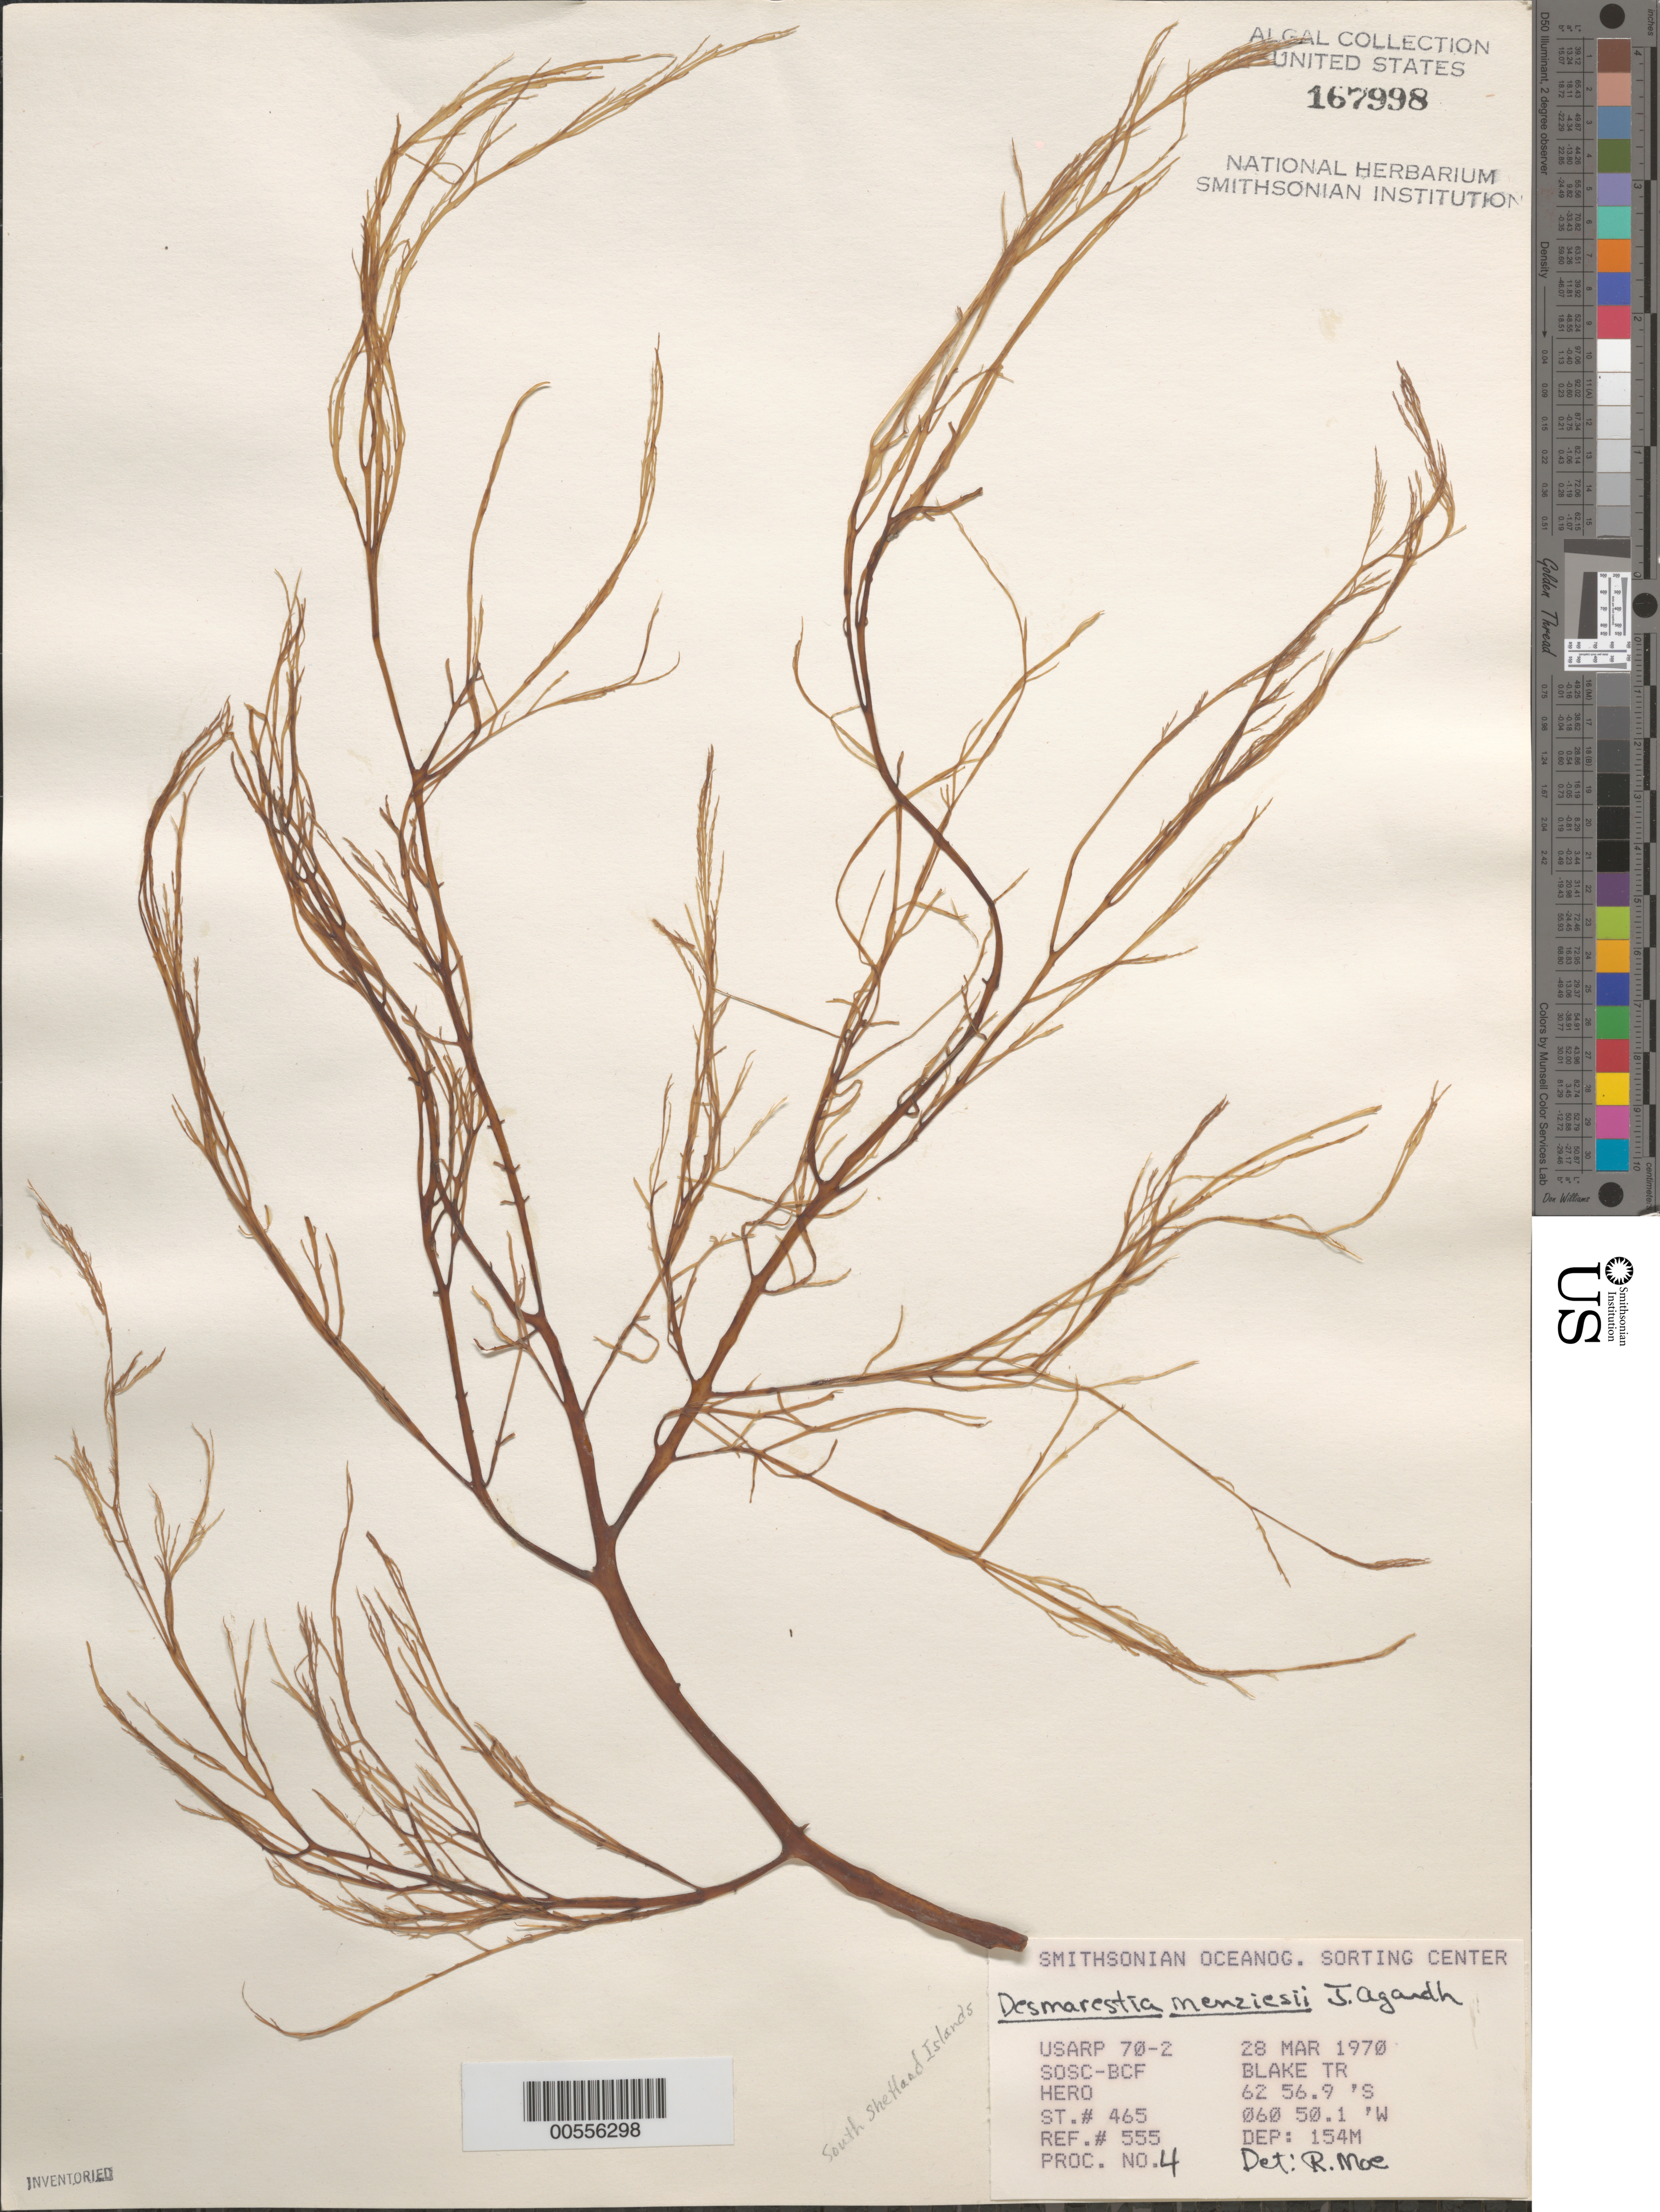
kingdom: Chromista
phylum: Ochrophyta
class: Phaeophyceae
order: Desmarestiales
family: Desmarestiaceae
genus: Desmarestia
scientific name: Desmarestia menziesii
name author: J. Agardh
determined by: Moe, R. L.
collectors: SOSC-BCF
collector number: Station 465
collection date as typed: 28 Mar 1970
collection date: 1970-03-28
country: Antarctica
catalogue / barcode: US 167998